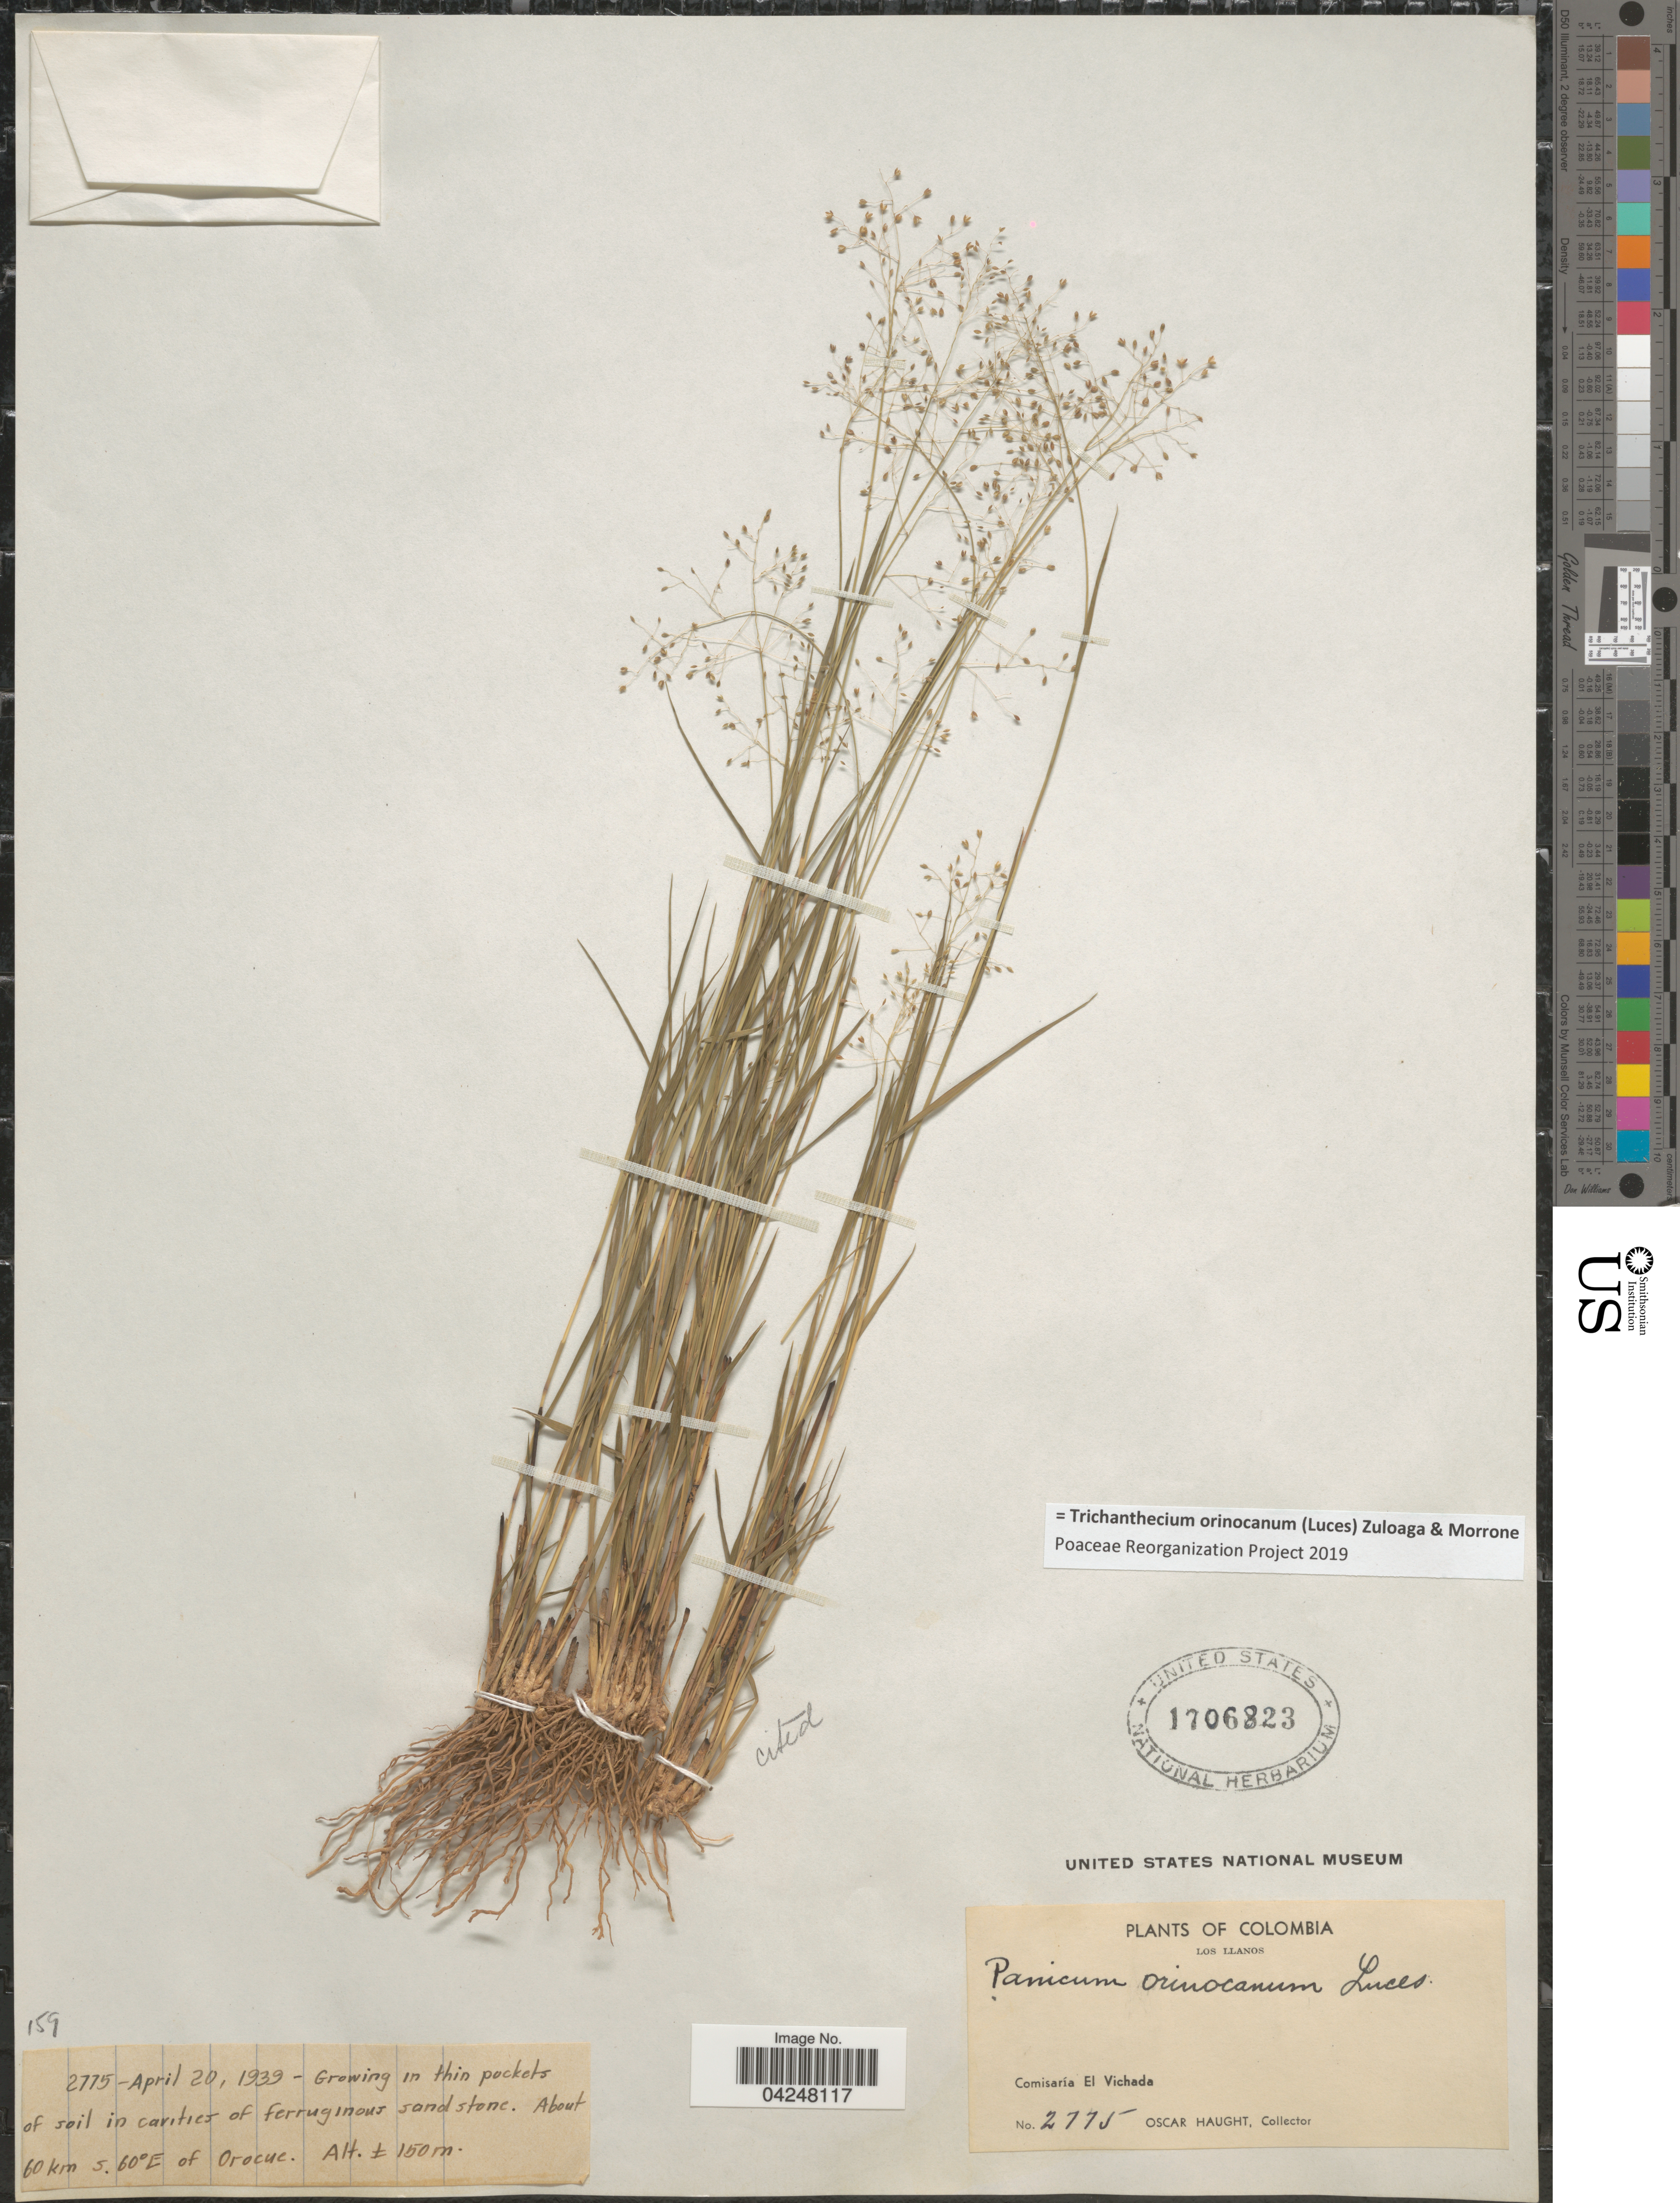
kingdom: Plantae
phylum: Tracheophyta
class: Liliopsida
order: Poales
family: Poaceae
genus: Trichanthecium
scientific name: Trichanthecium orinocanum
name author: (Luces) Zuloaga & Morrone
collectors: O. L. Haught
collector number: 2775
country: Colombia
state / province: Vichada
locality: Los Llanos. Comisaria El Vichada.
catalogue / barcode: US 1706823